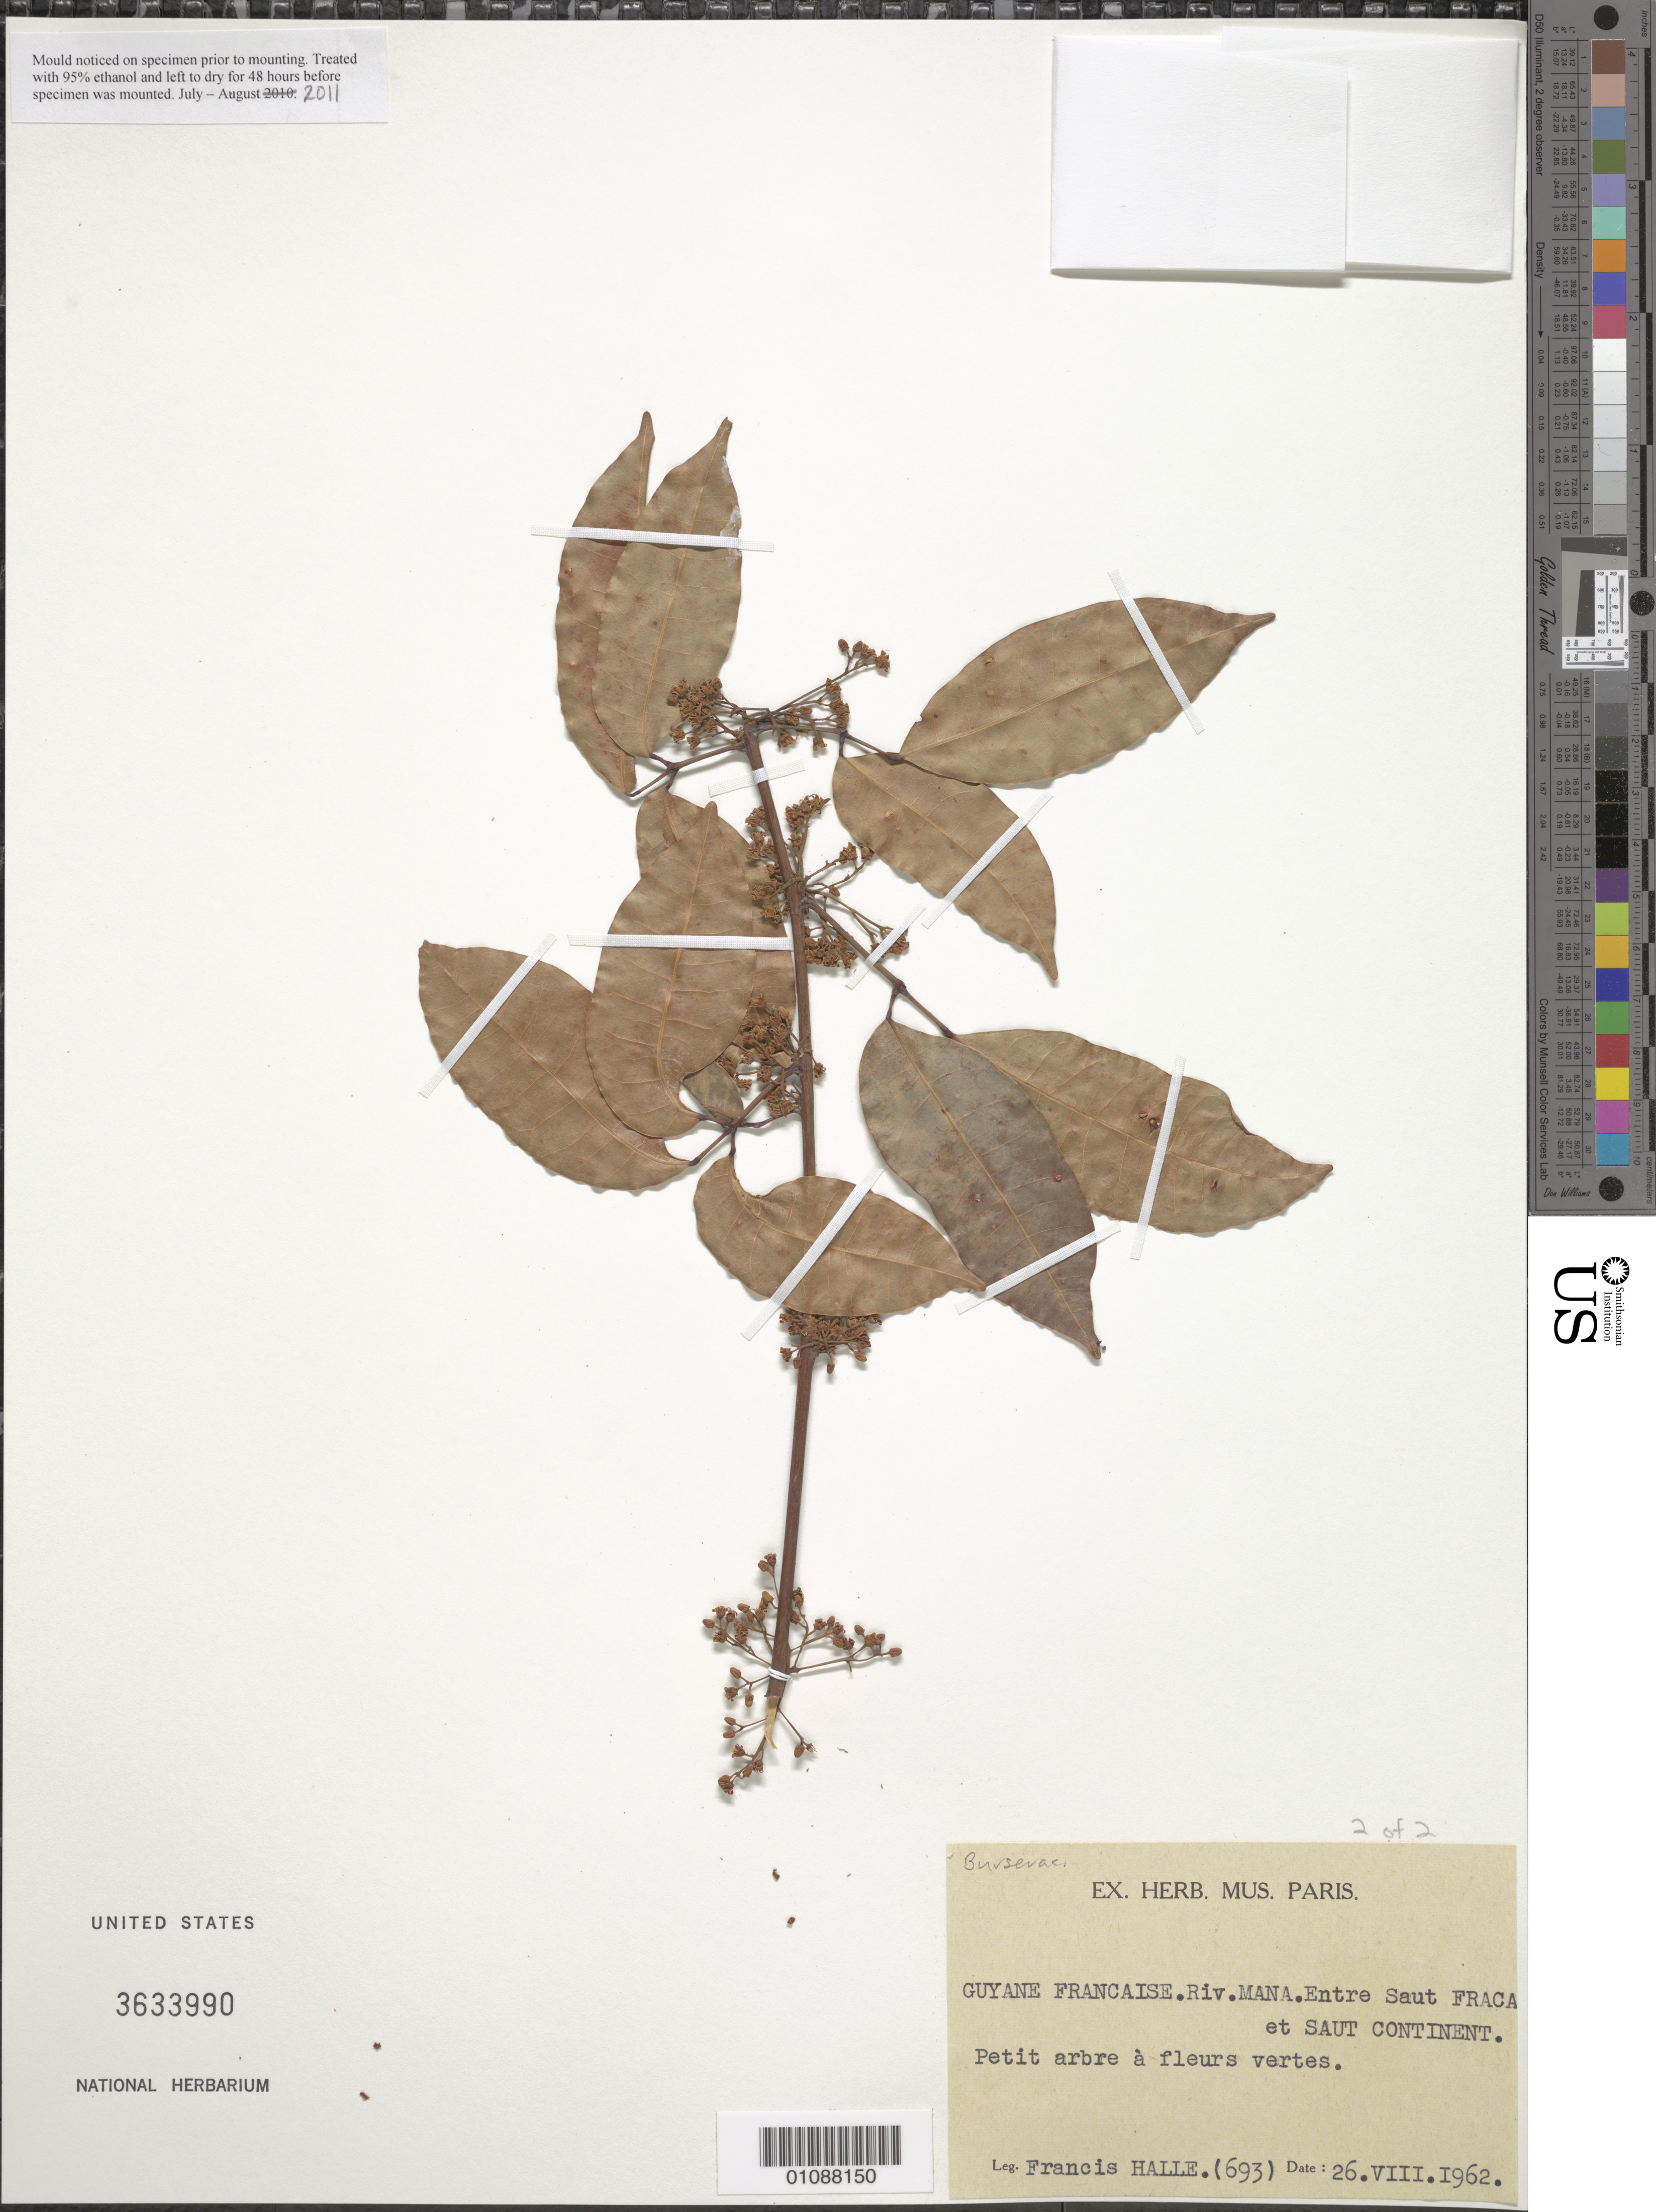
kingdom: Plantae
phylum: Tracheophyta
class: Magnoliopsida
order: Sapindales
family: Burseraceae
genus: Protium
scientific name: Protium heptaphyllum subsp. heptaphyllum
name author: (Aubl.) Marchand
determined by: Daly, D.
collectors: F. Hallé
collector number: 693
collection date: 1962-08-26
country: French Guiana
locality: Guyane Francaise. Riv.Mana.Entre Saut Fraca et Saut Continent.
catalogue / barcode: US 3633990